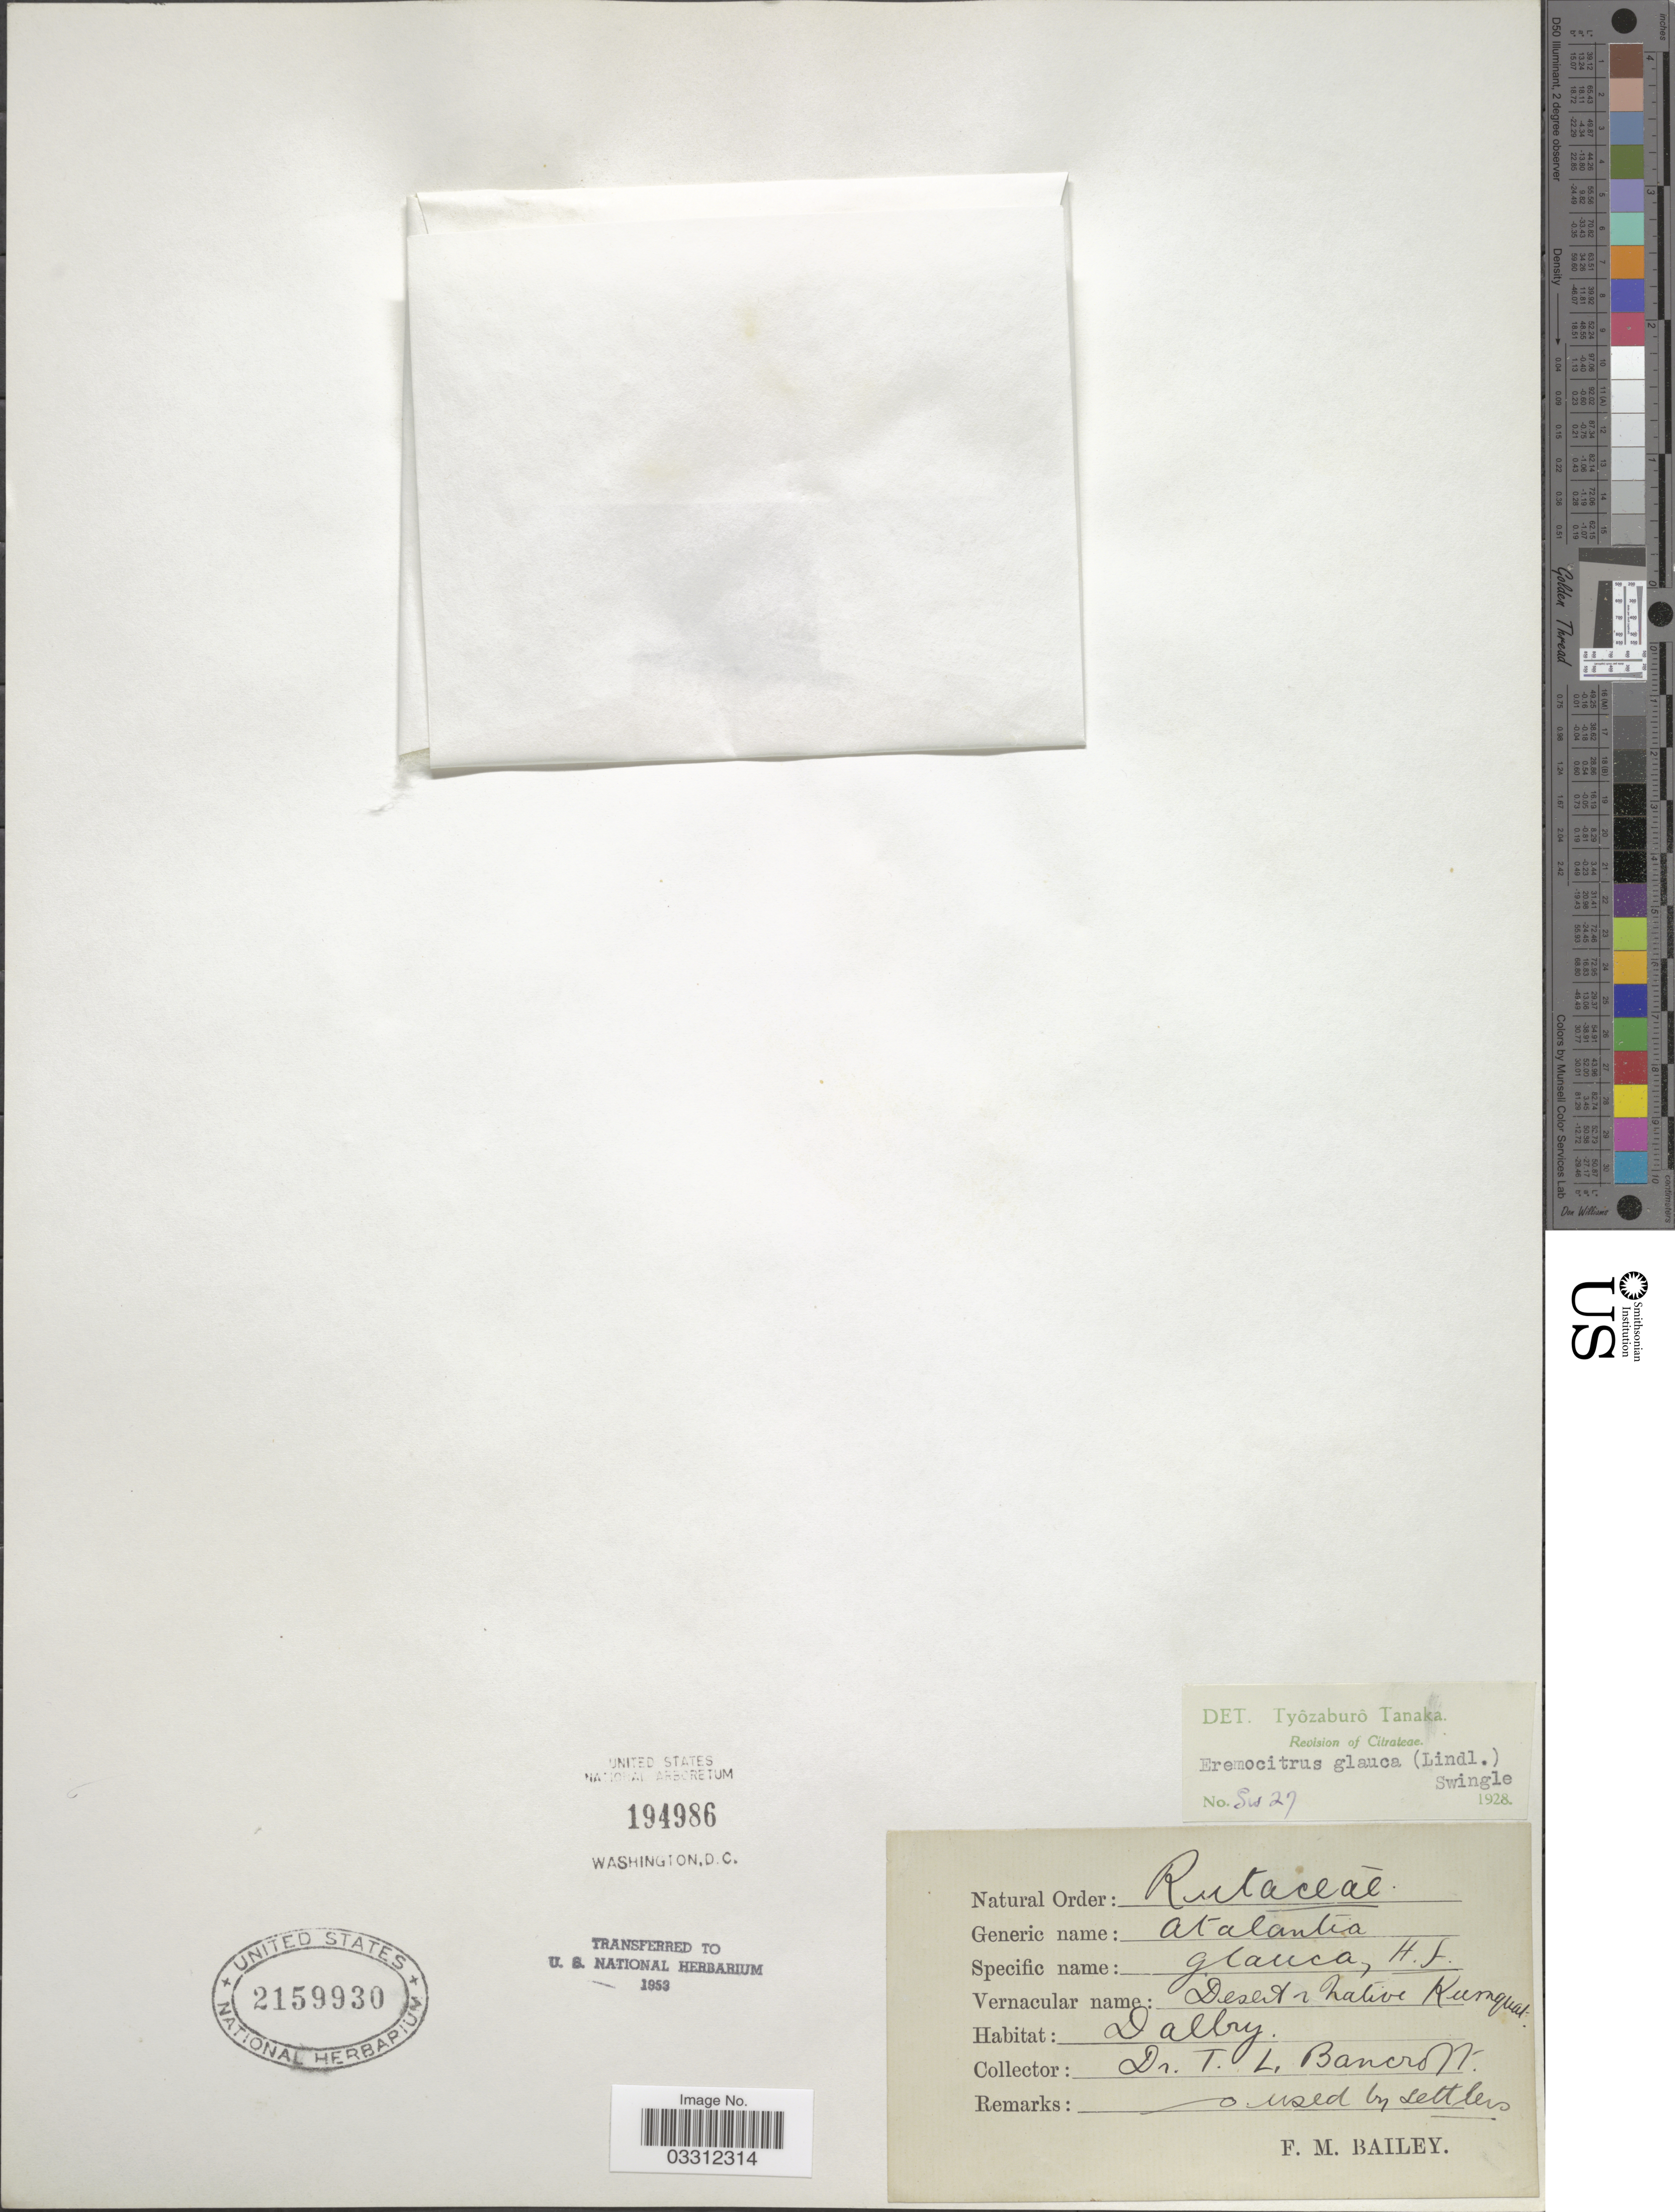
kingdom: Plantae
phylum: Tracheophyta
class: Magnoliopsida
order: Sapindales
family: Rutaceae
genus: Citrus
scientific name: Citrus glauca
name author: (Lindl.) Burkill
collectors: T. Bancroft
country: Australia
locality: Dalby.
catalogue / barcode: US 2159930